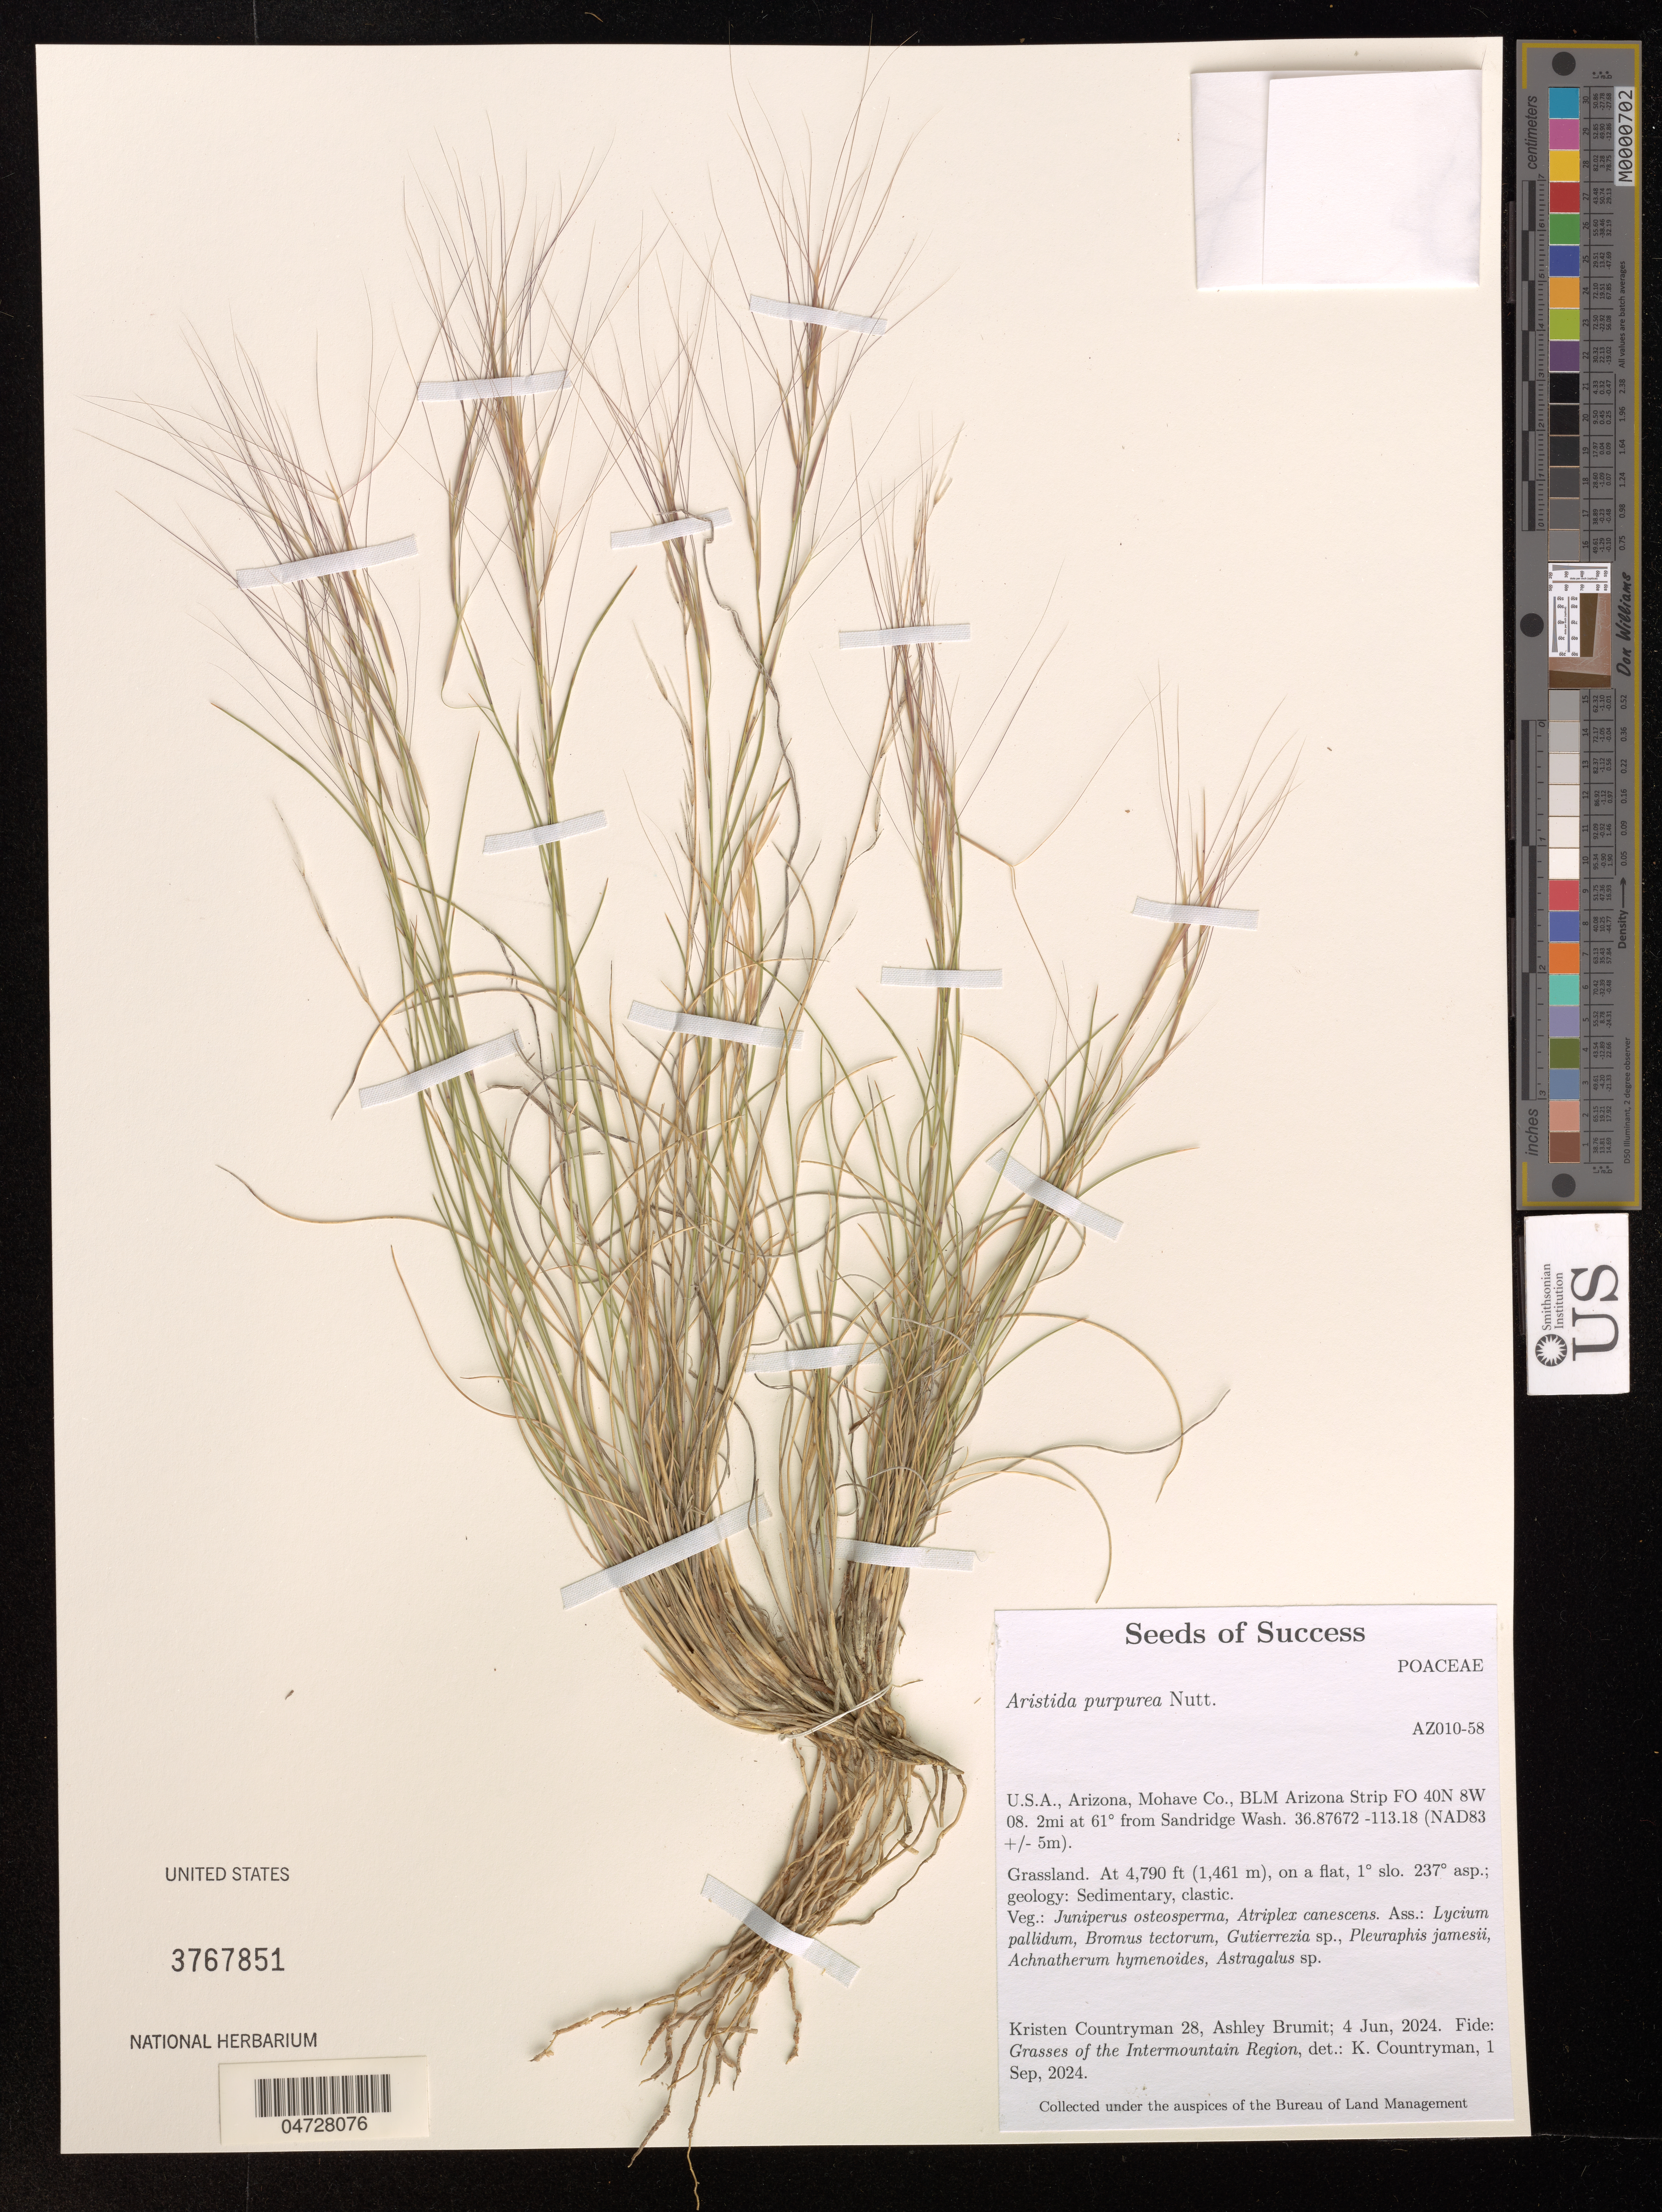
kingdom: Plantae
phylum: Tracheophyta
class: Liliopsida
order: Poales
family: Poaceae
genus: Aristida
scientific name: Aristida purpurea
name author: Nutt.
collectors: K. Countryman & A. Brumit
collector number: AZ010-58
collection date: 2024-06-04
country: United States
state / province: Arizona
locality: Mohave Co.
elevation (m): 1460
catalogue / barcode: US 3767851